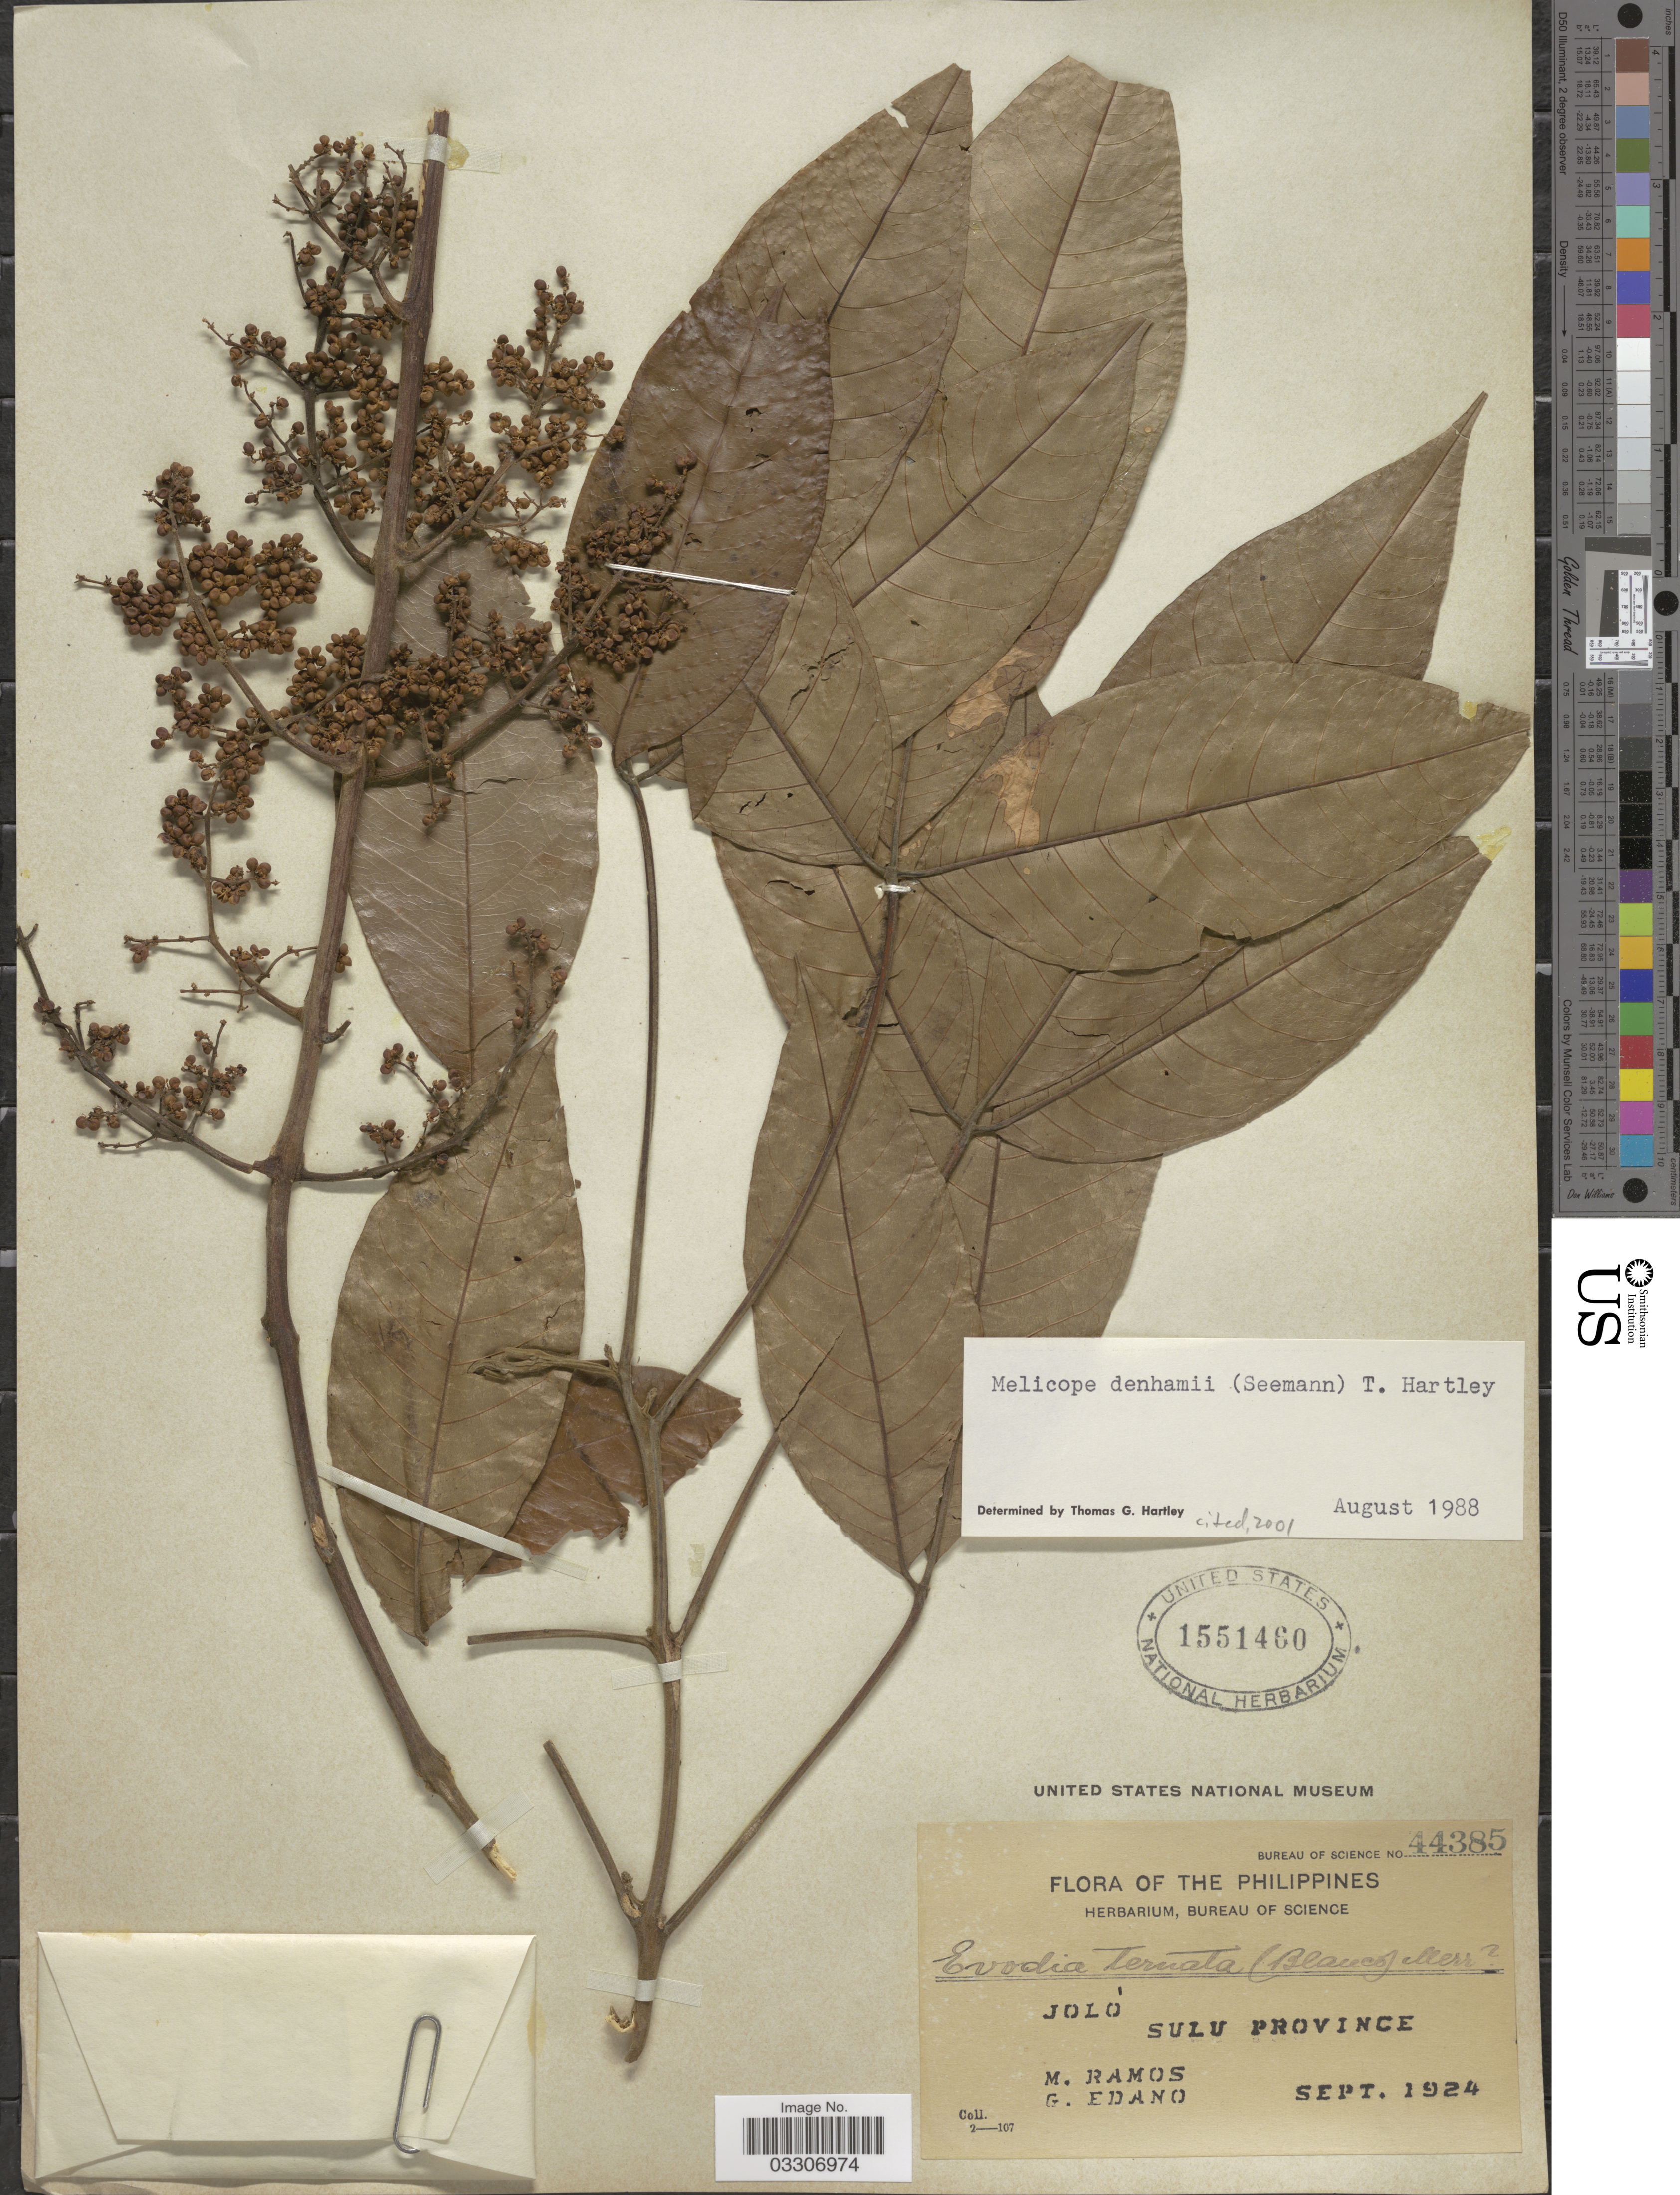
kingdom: Plantae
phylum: Tracheophyta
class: Magnoliopsida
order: Sapindales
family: Rutaceae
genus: Melicope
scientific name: Melicope denhamii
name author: (Seem.) T.G. Hartley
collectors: M. Ramos & G. Edaño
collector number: Bureau of Science 44385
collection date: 1924-09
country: Philippines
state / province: Muslim Mindanao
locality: Jolo, Sulu Province.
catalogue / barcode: US 1551460